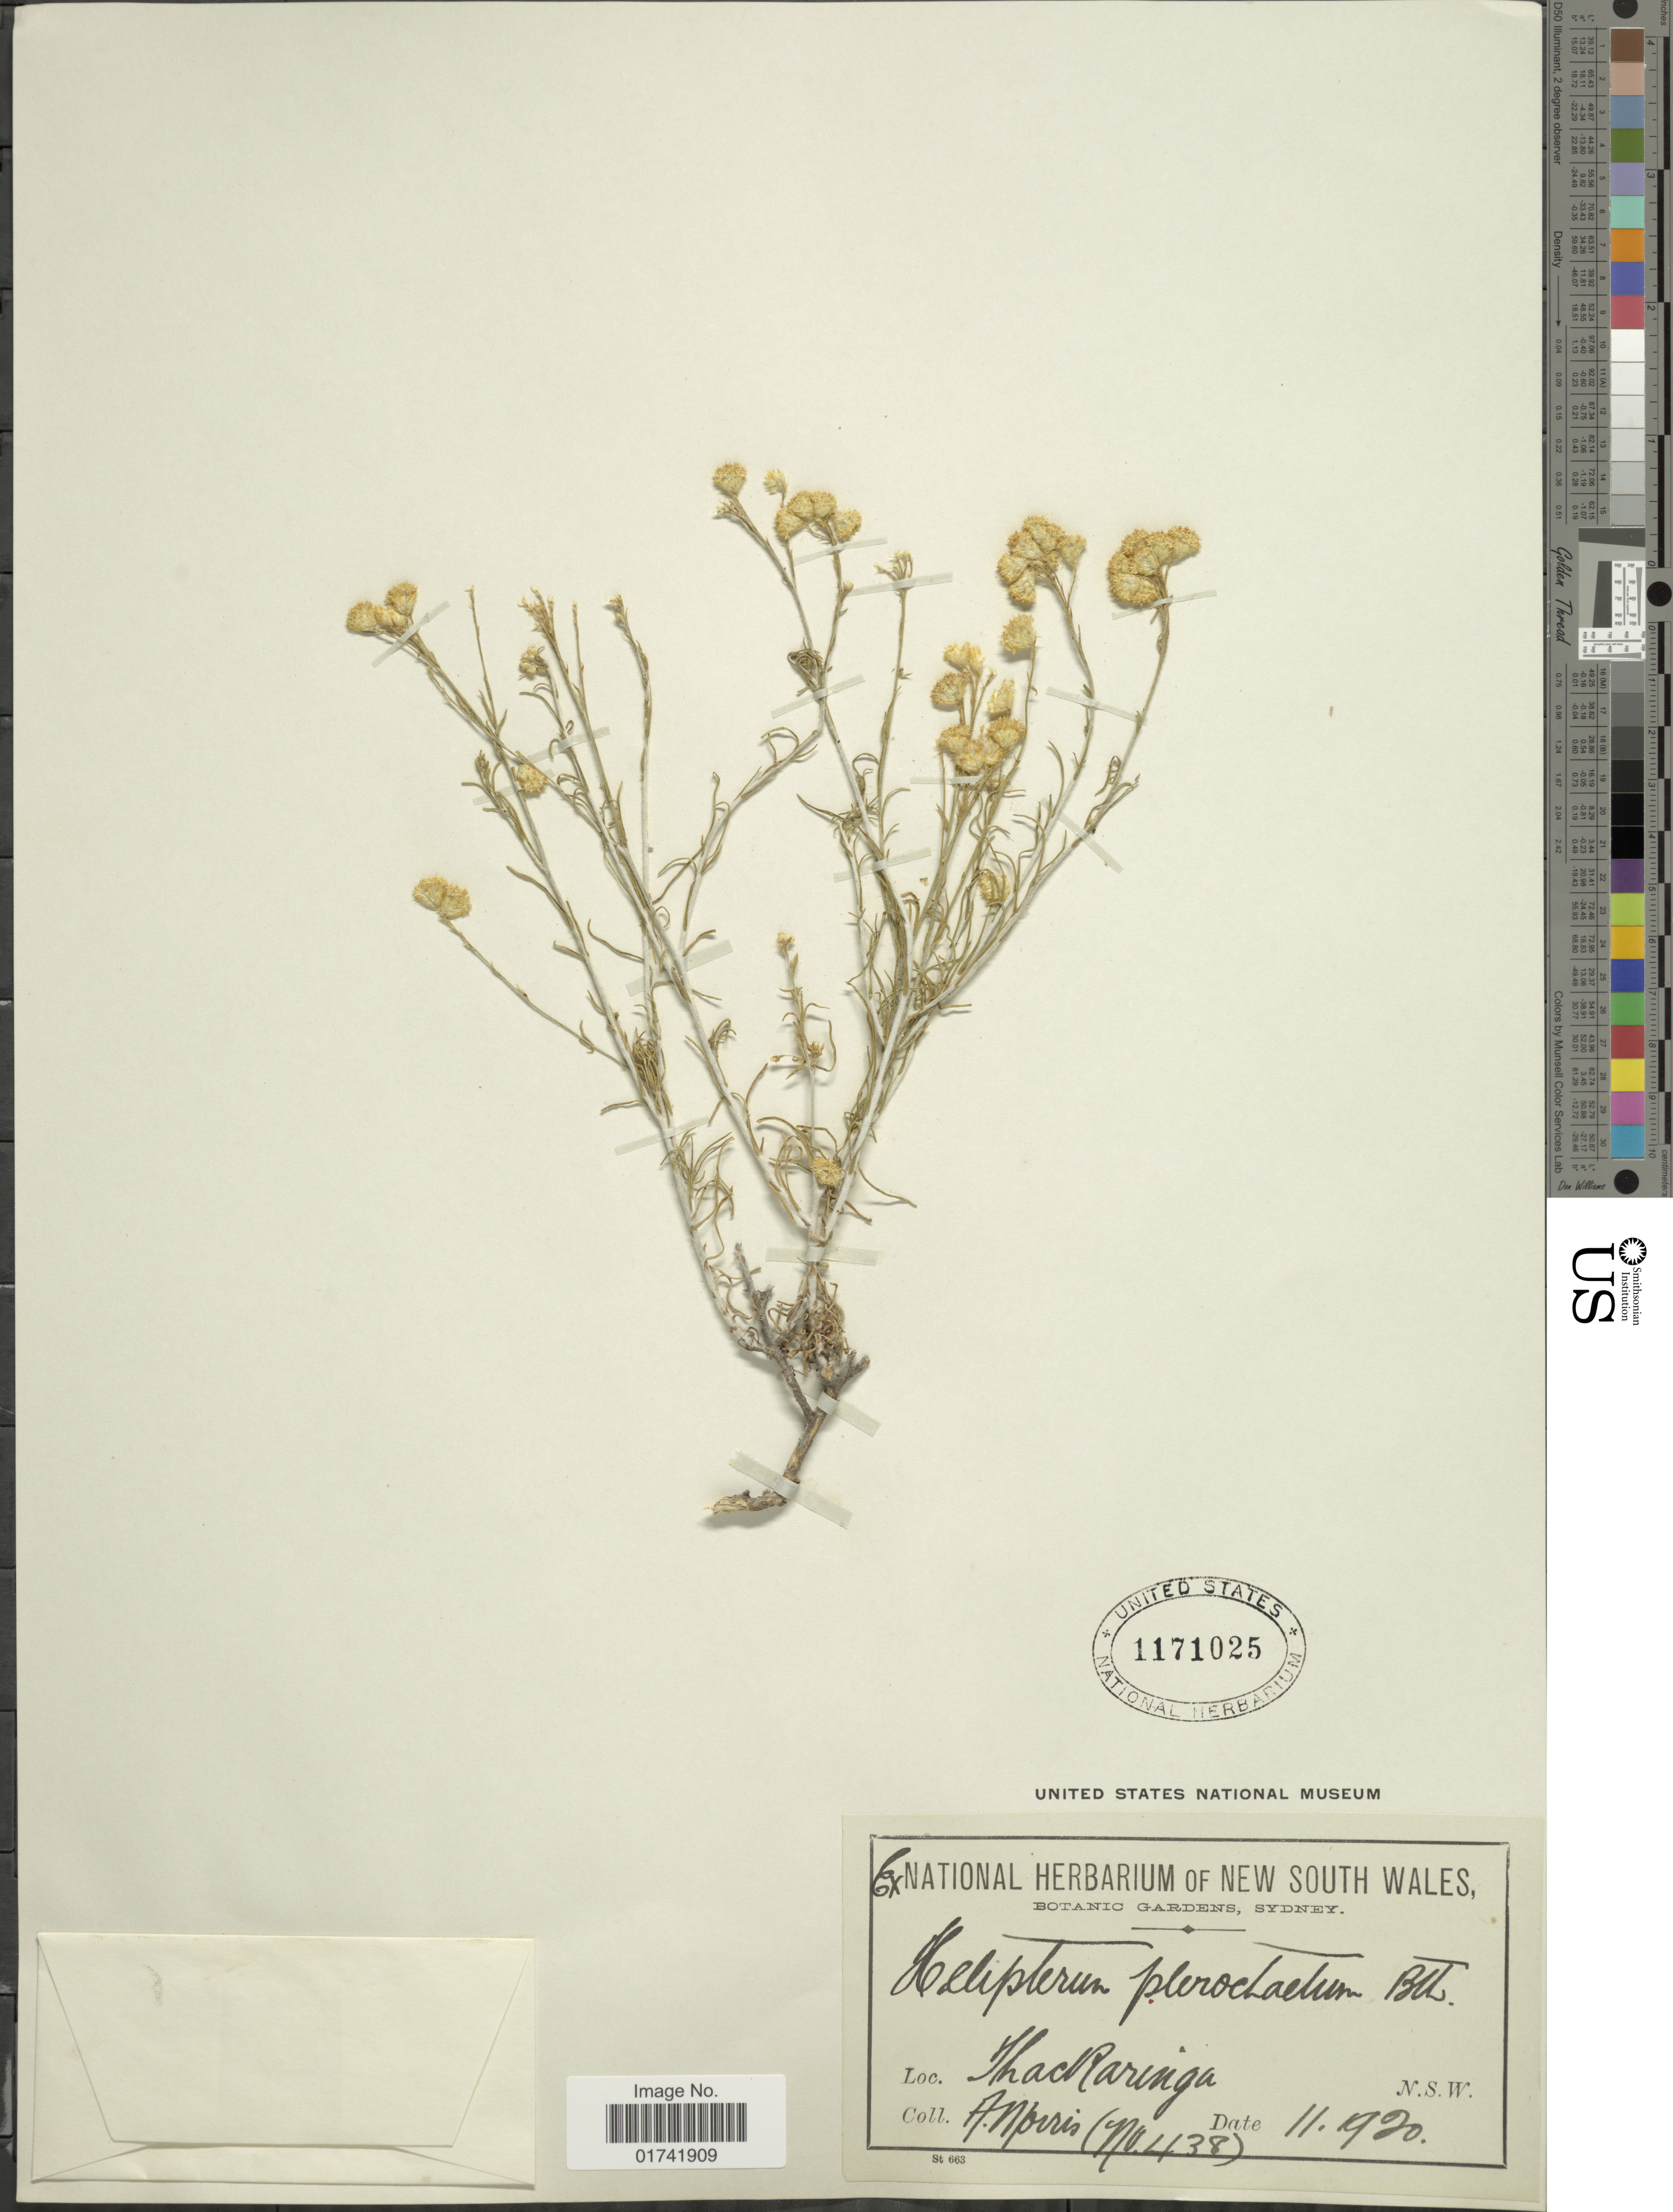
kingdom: Plantae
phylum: Tracheophyta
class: Magnoliopsida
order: Asterales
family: Asteraceae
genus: Chrysocephalum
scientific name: Chrysocephalum pterochaetum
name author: F. Muell.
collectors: A. Morris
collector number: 438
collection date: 1920-11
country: Australia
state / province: New South Wales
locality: Thackaringa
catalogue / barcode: US 1171025